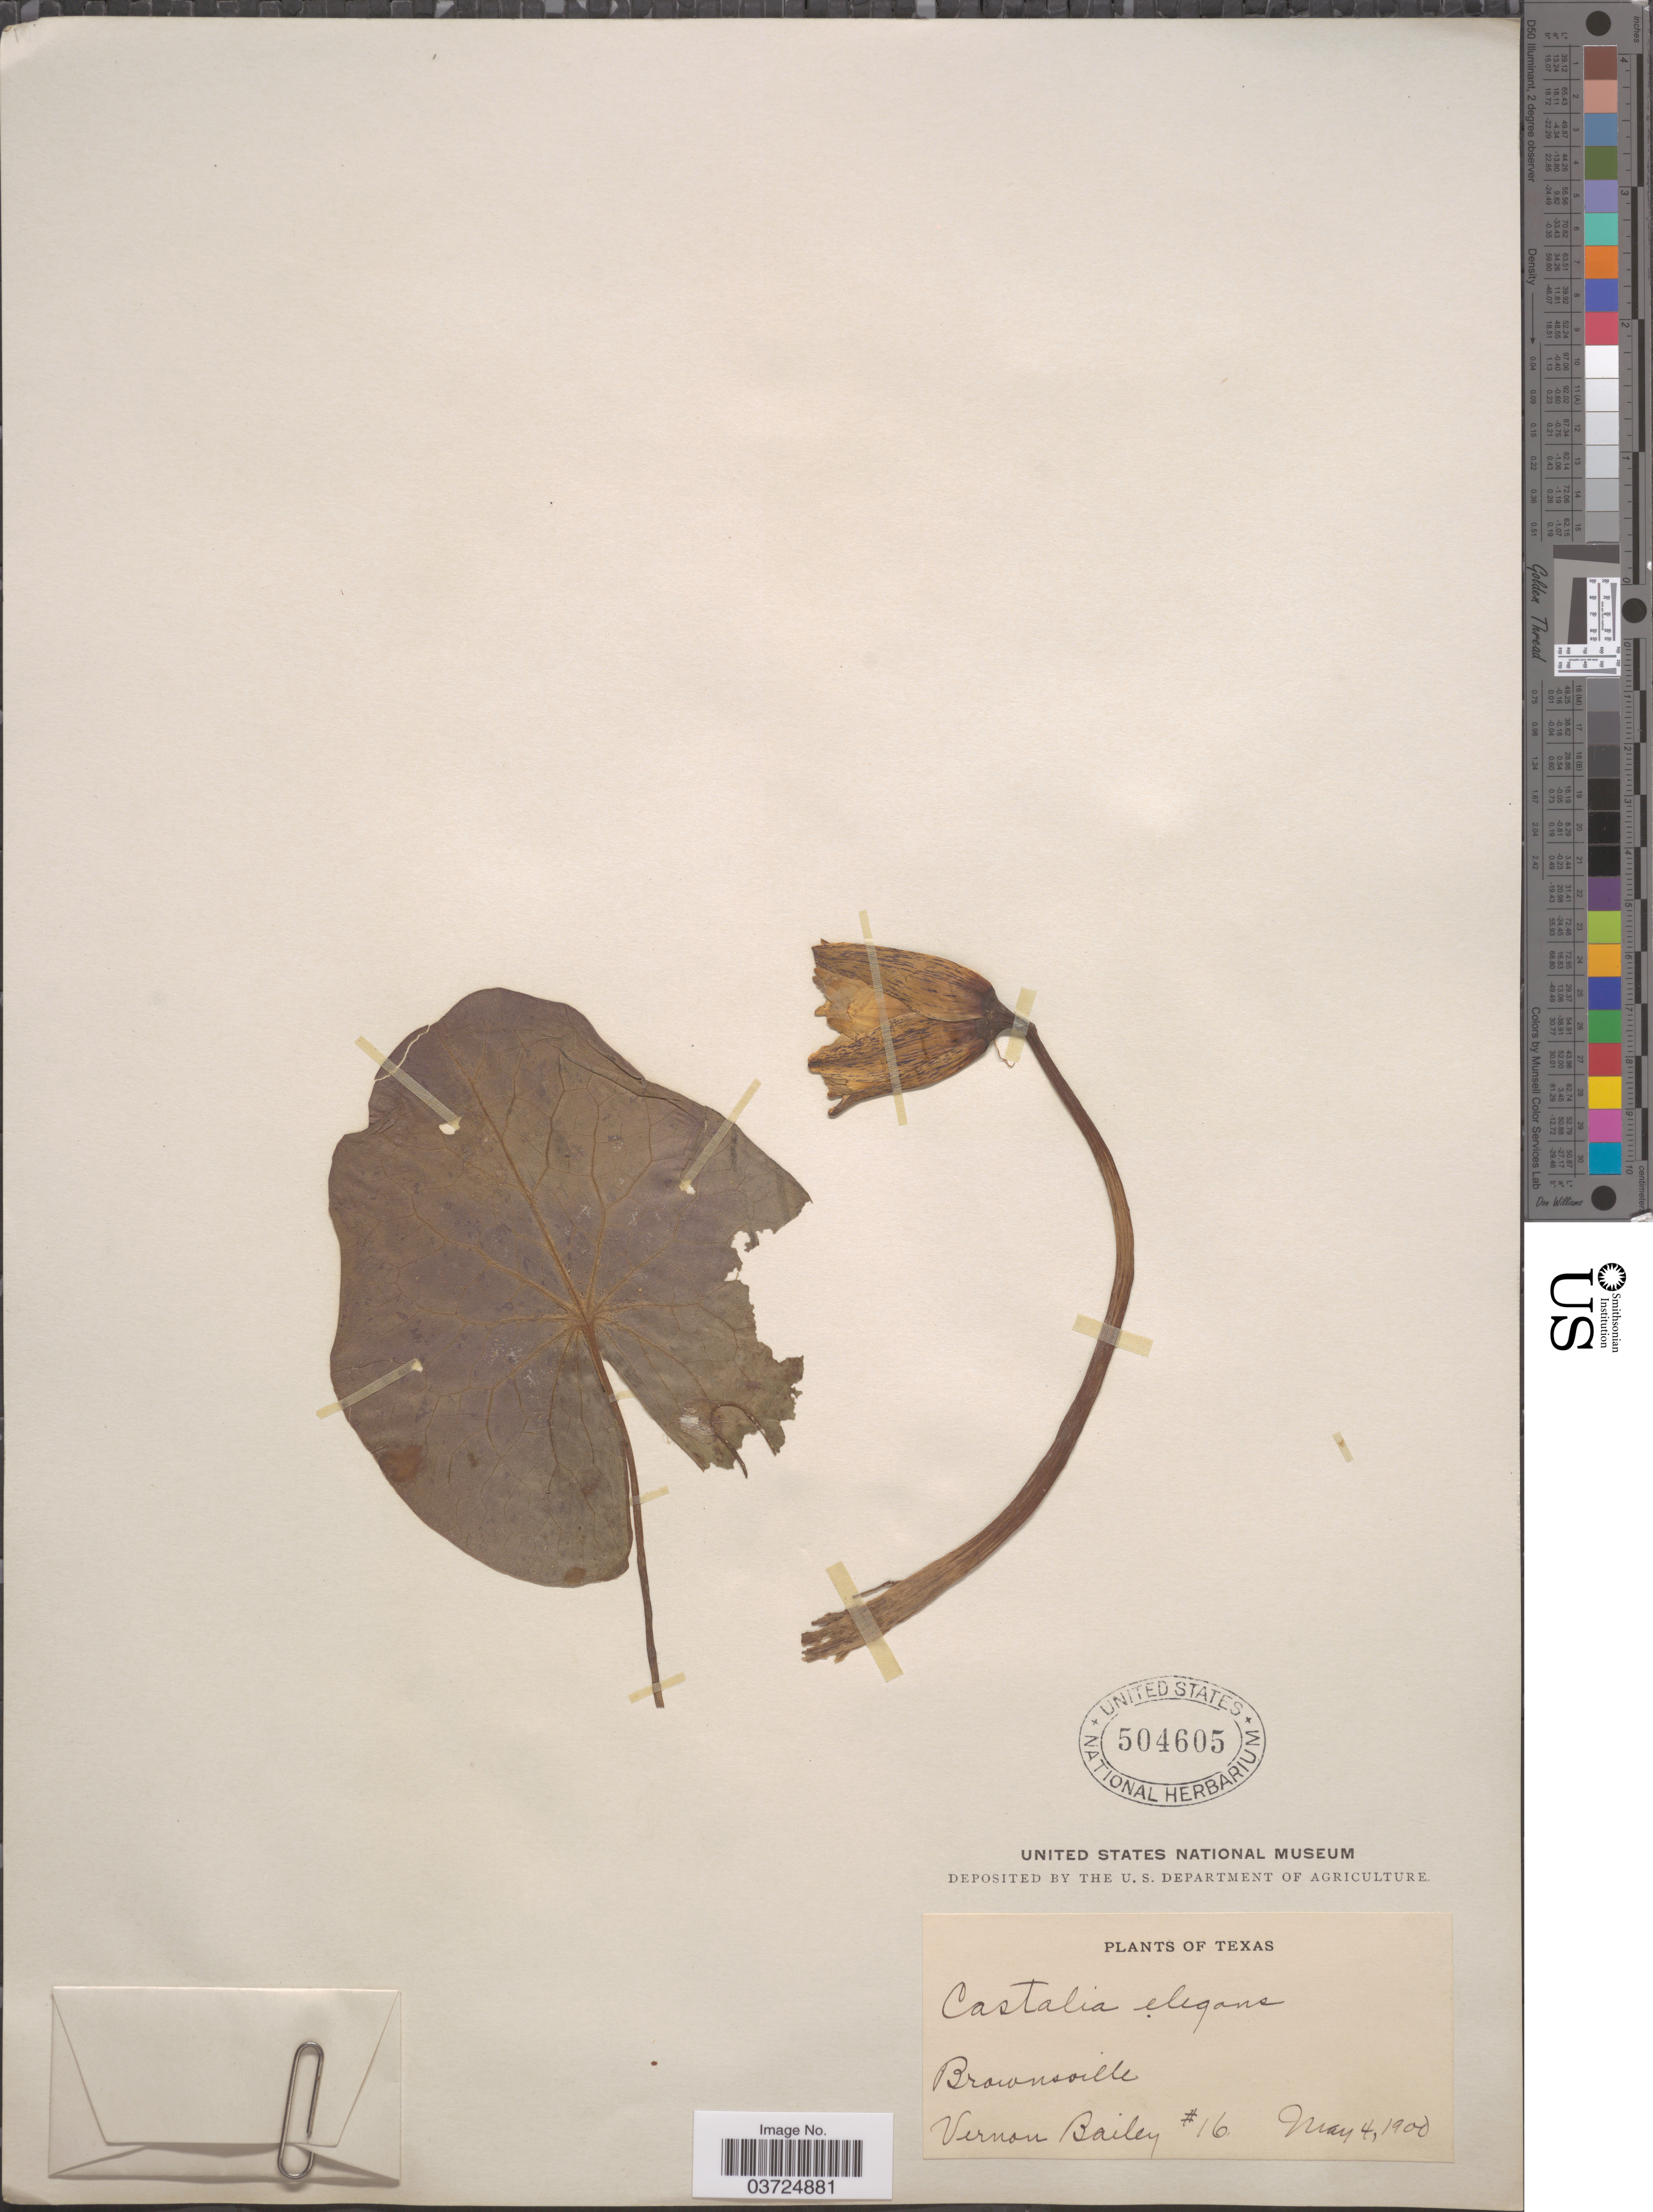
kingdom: Plantae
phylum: Tracheophyta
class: Magnoliopsida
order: Nymphaeales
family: Nymphaeaceae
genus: Nymphaea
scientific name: Nymphaea elegans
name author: Hook.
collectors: V. O. Bailey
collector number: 16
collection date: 1900-05-04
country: United States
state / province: Texas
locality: Brownsville.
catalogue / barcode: US 504605